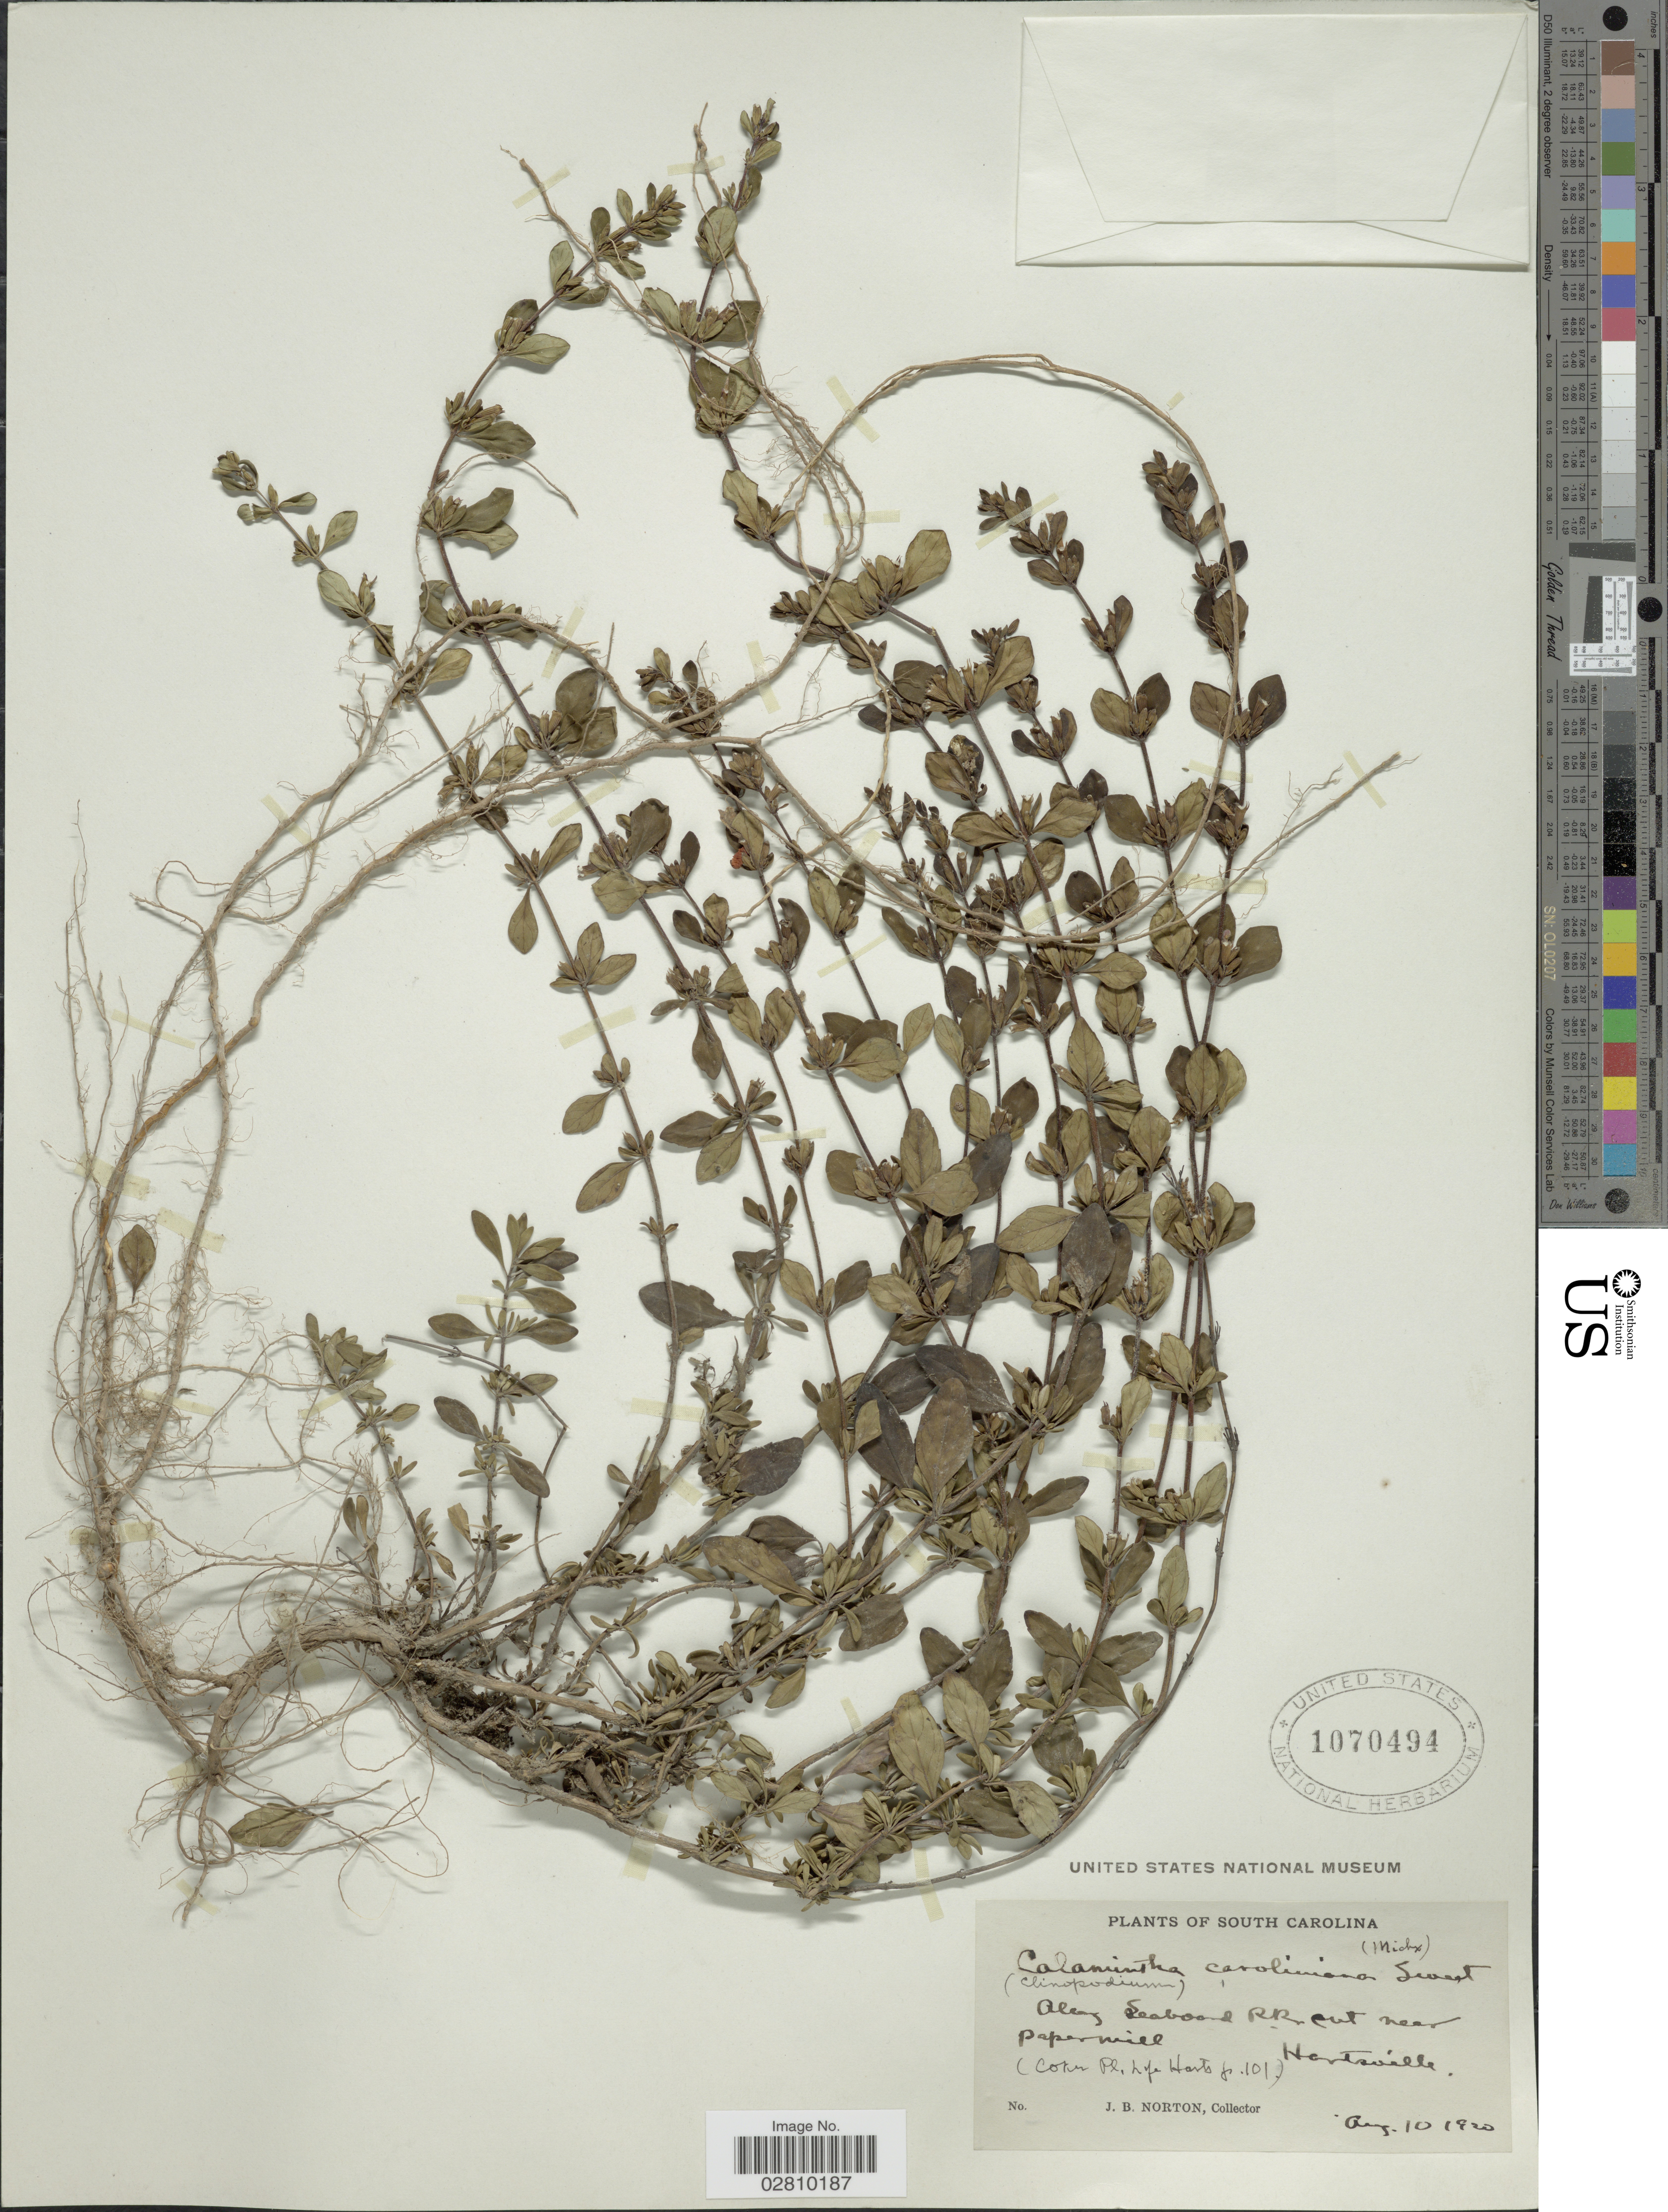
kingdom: Plantae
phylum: Tracheophyta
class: Magnoliopsida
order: Lamiales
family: Lamiaceae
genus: Clinopodium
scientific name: Clinopodium carolinianum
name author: Mill.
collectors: J. B. Norton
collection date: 1920-08-10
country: United States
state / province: South Carolina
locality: Along Seaboard R.R. and near Papermill. Hartsville.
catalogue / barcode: US 1070494